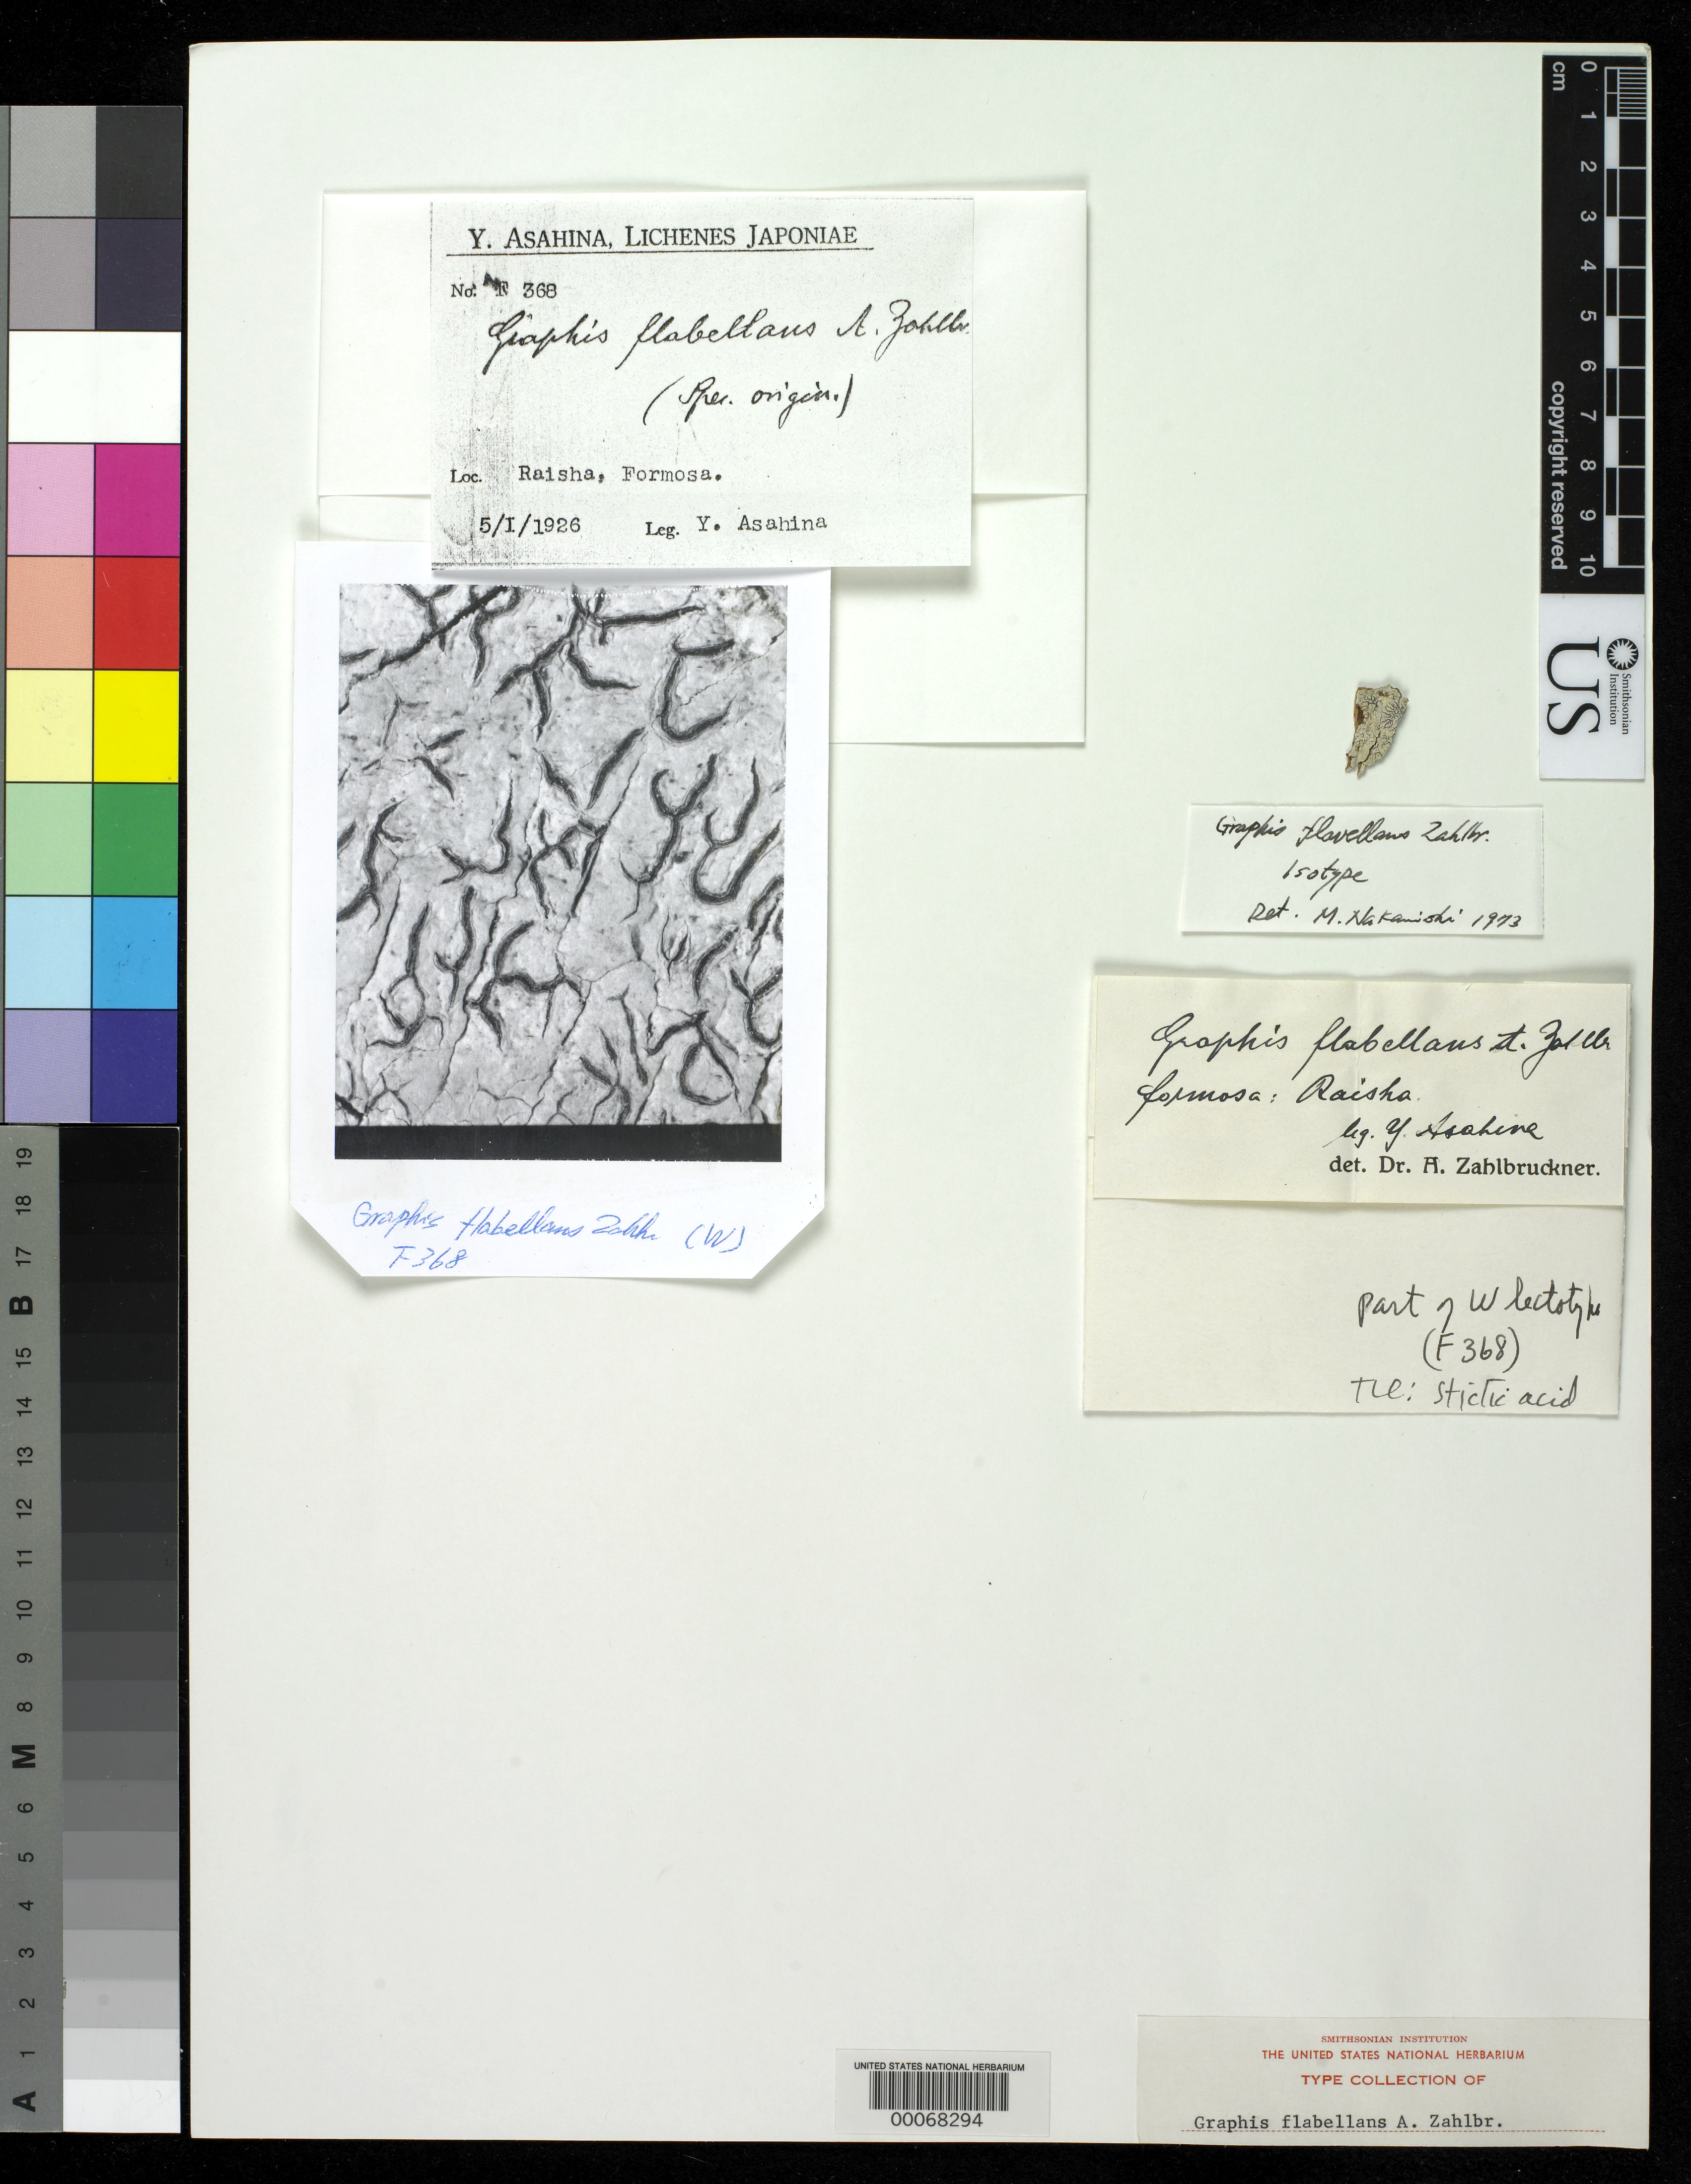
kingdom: Fungi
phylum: Ascomycota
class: Lecanoromycetes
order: Ostropales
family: Graphidaceae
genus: Graphis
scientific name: Graphis flabellans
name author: Zahlbr.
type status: Type Fragment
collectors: Y. Asahina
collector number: F368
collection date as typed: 05 Jan 1926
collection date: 1926-01-05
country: Taiwan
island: Taiwan [Formosa]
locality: Raisha.